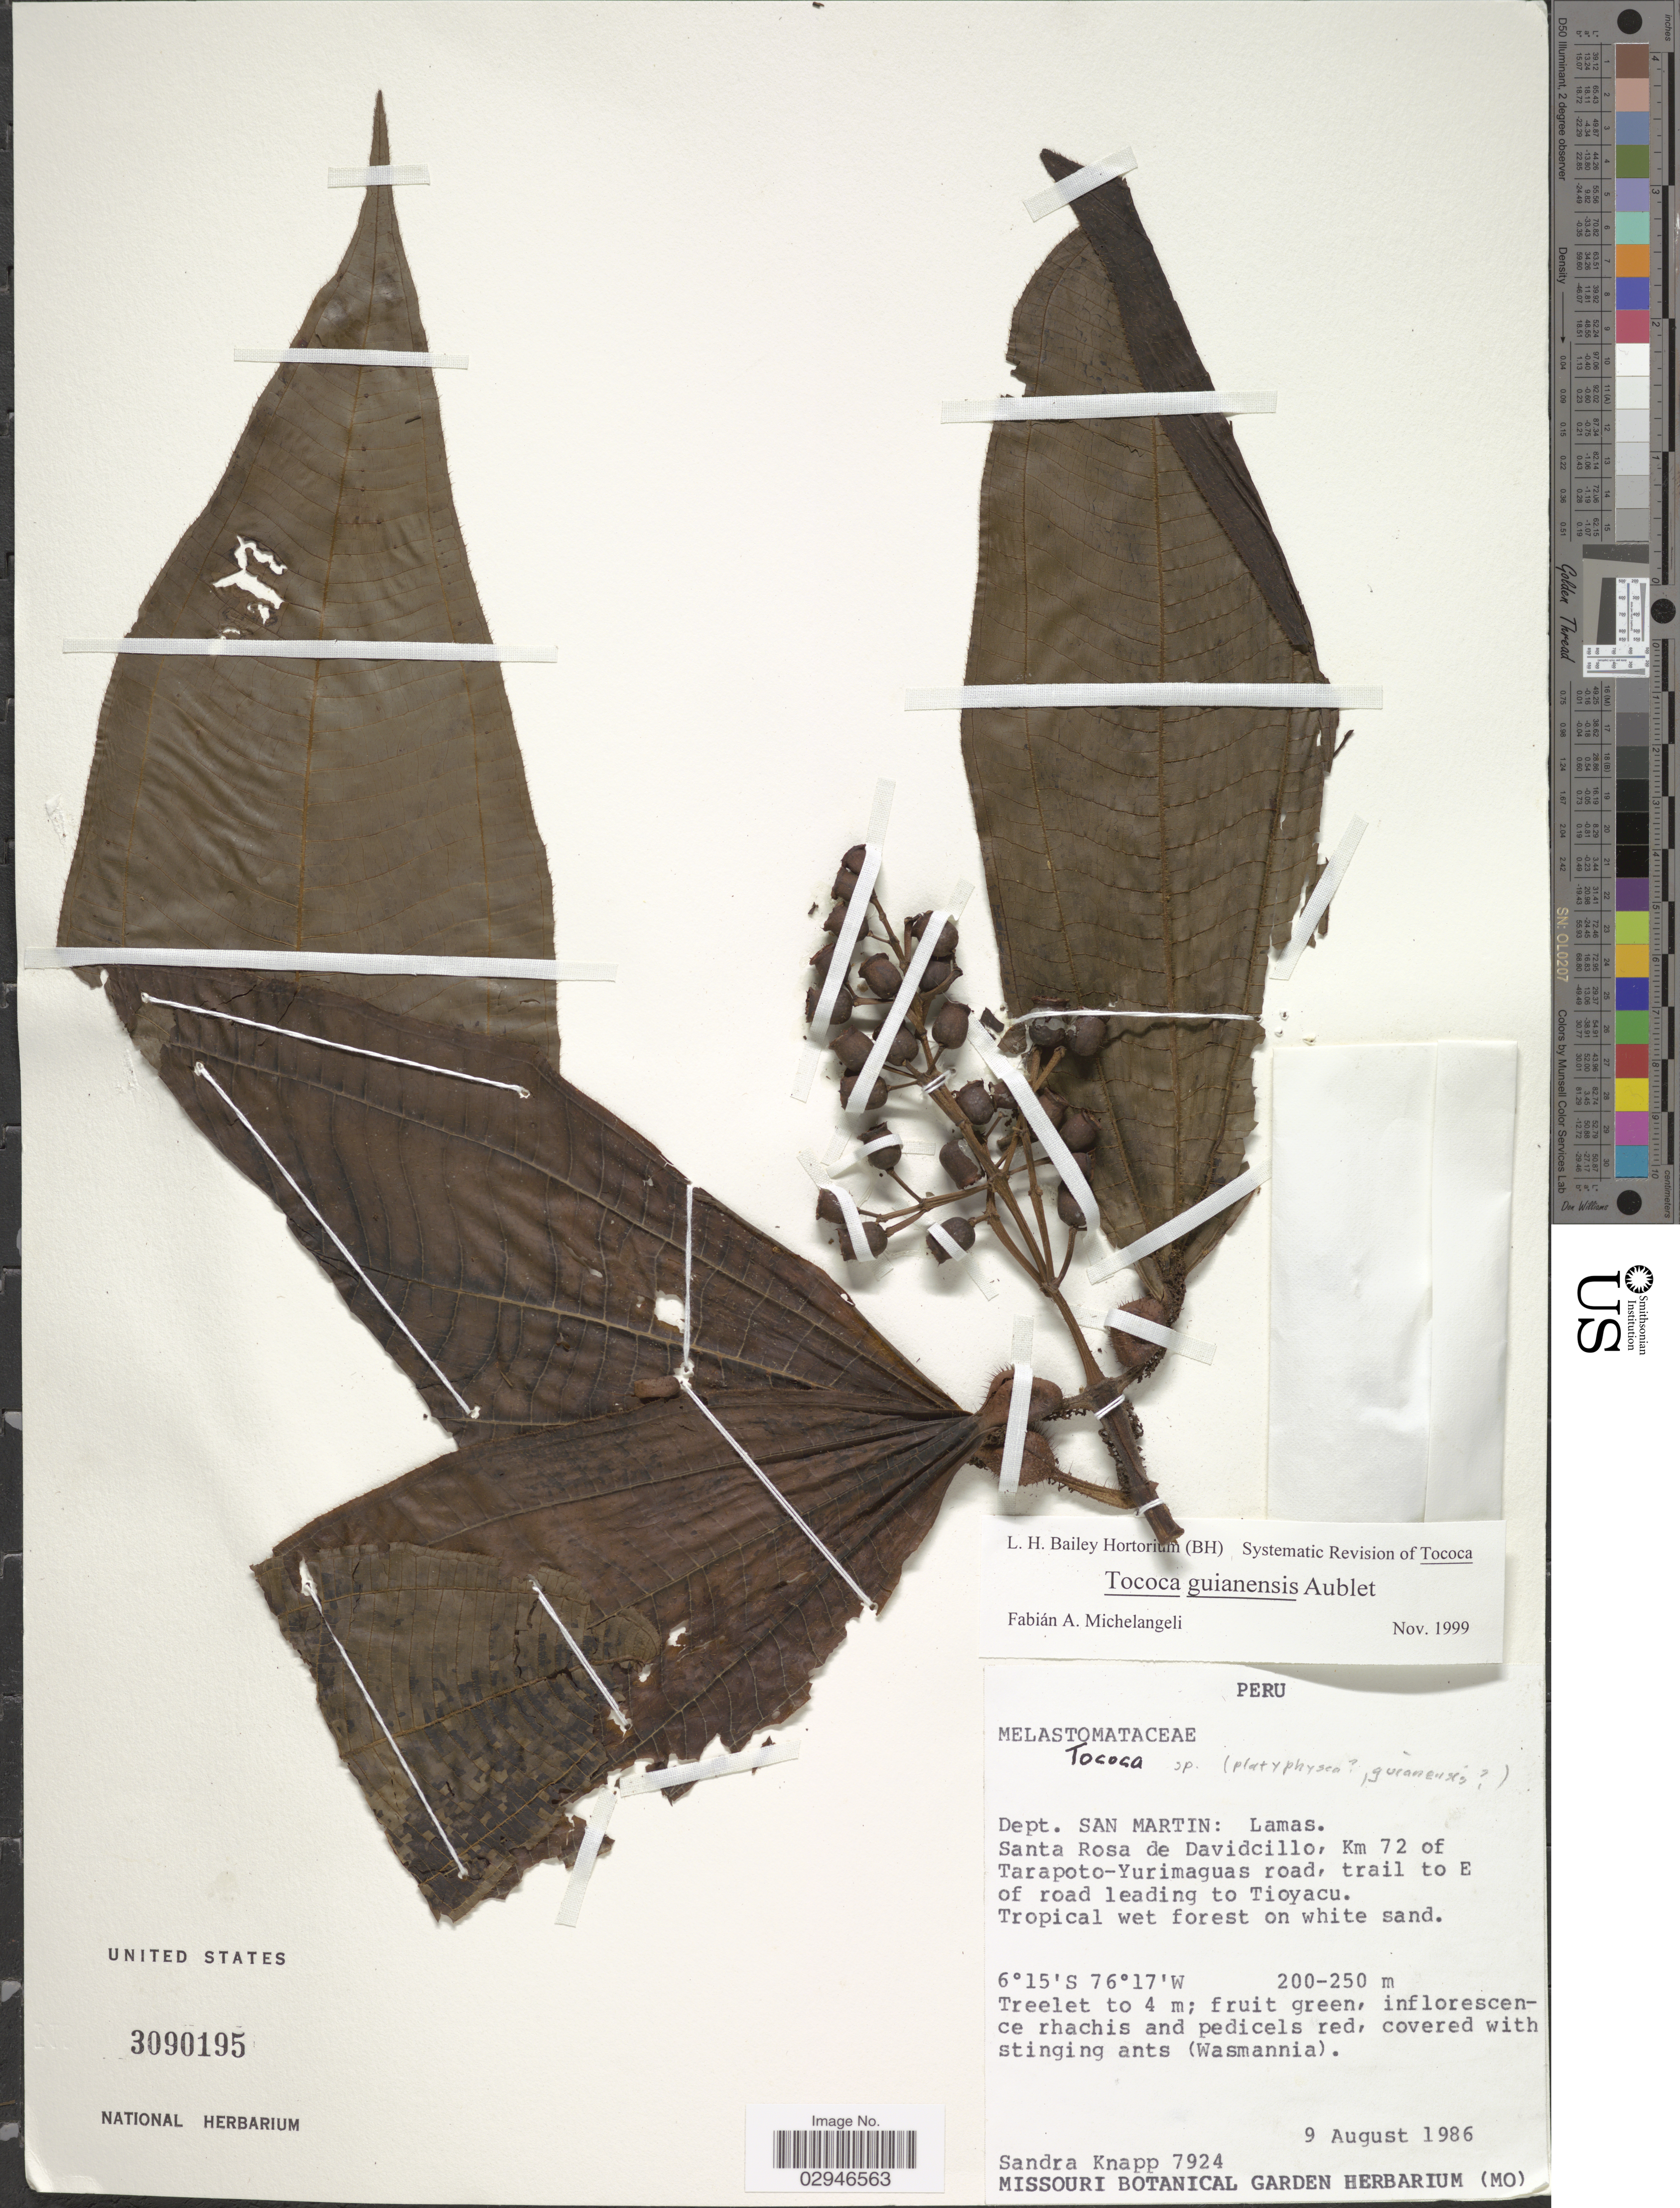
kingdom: Plantae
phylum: Tracheophyta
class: Magnoliopsida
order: Myrtales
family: Melastomataceae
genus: Tococa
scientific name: Tococa guianensis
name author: Aubl.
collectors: S. Knapp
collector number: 7924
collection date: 1986-08-09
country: Peru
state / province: San Martín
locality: Dept. San Martin, Lamas, Santa Rosa de Davidcillo, Km 72 of Tarapoto-Yurimaguas road, trail to E of road leading to Tioyacu.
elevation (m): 200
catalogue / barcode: US 3090195